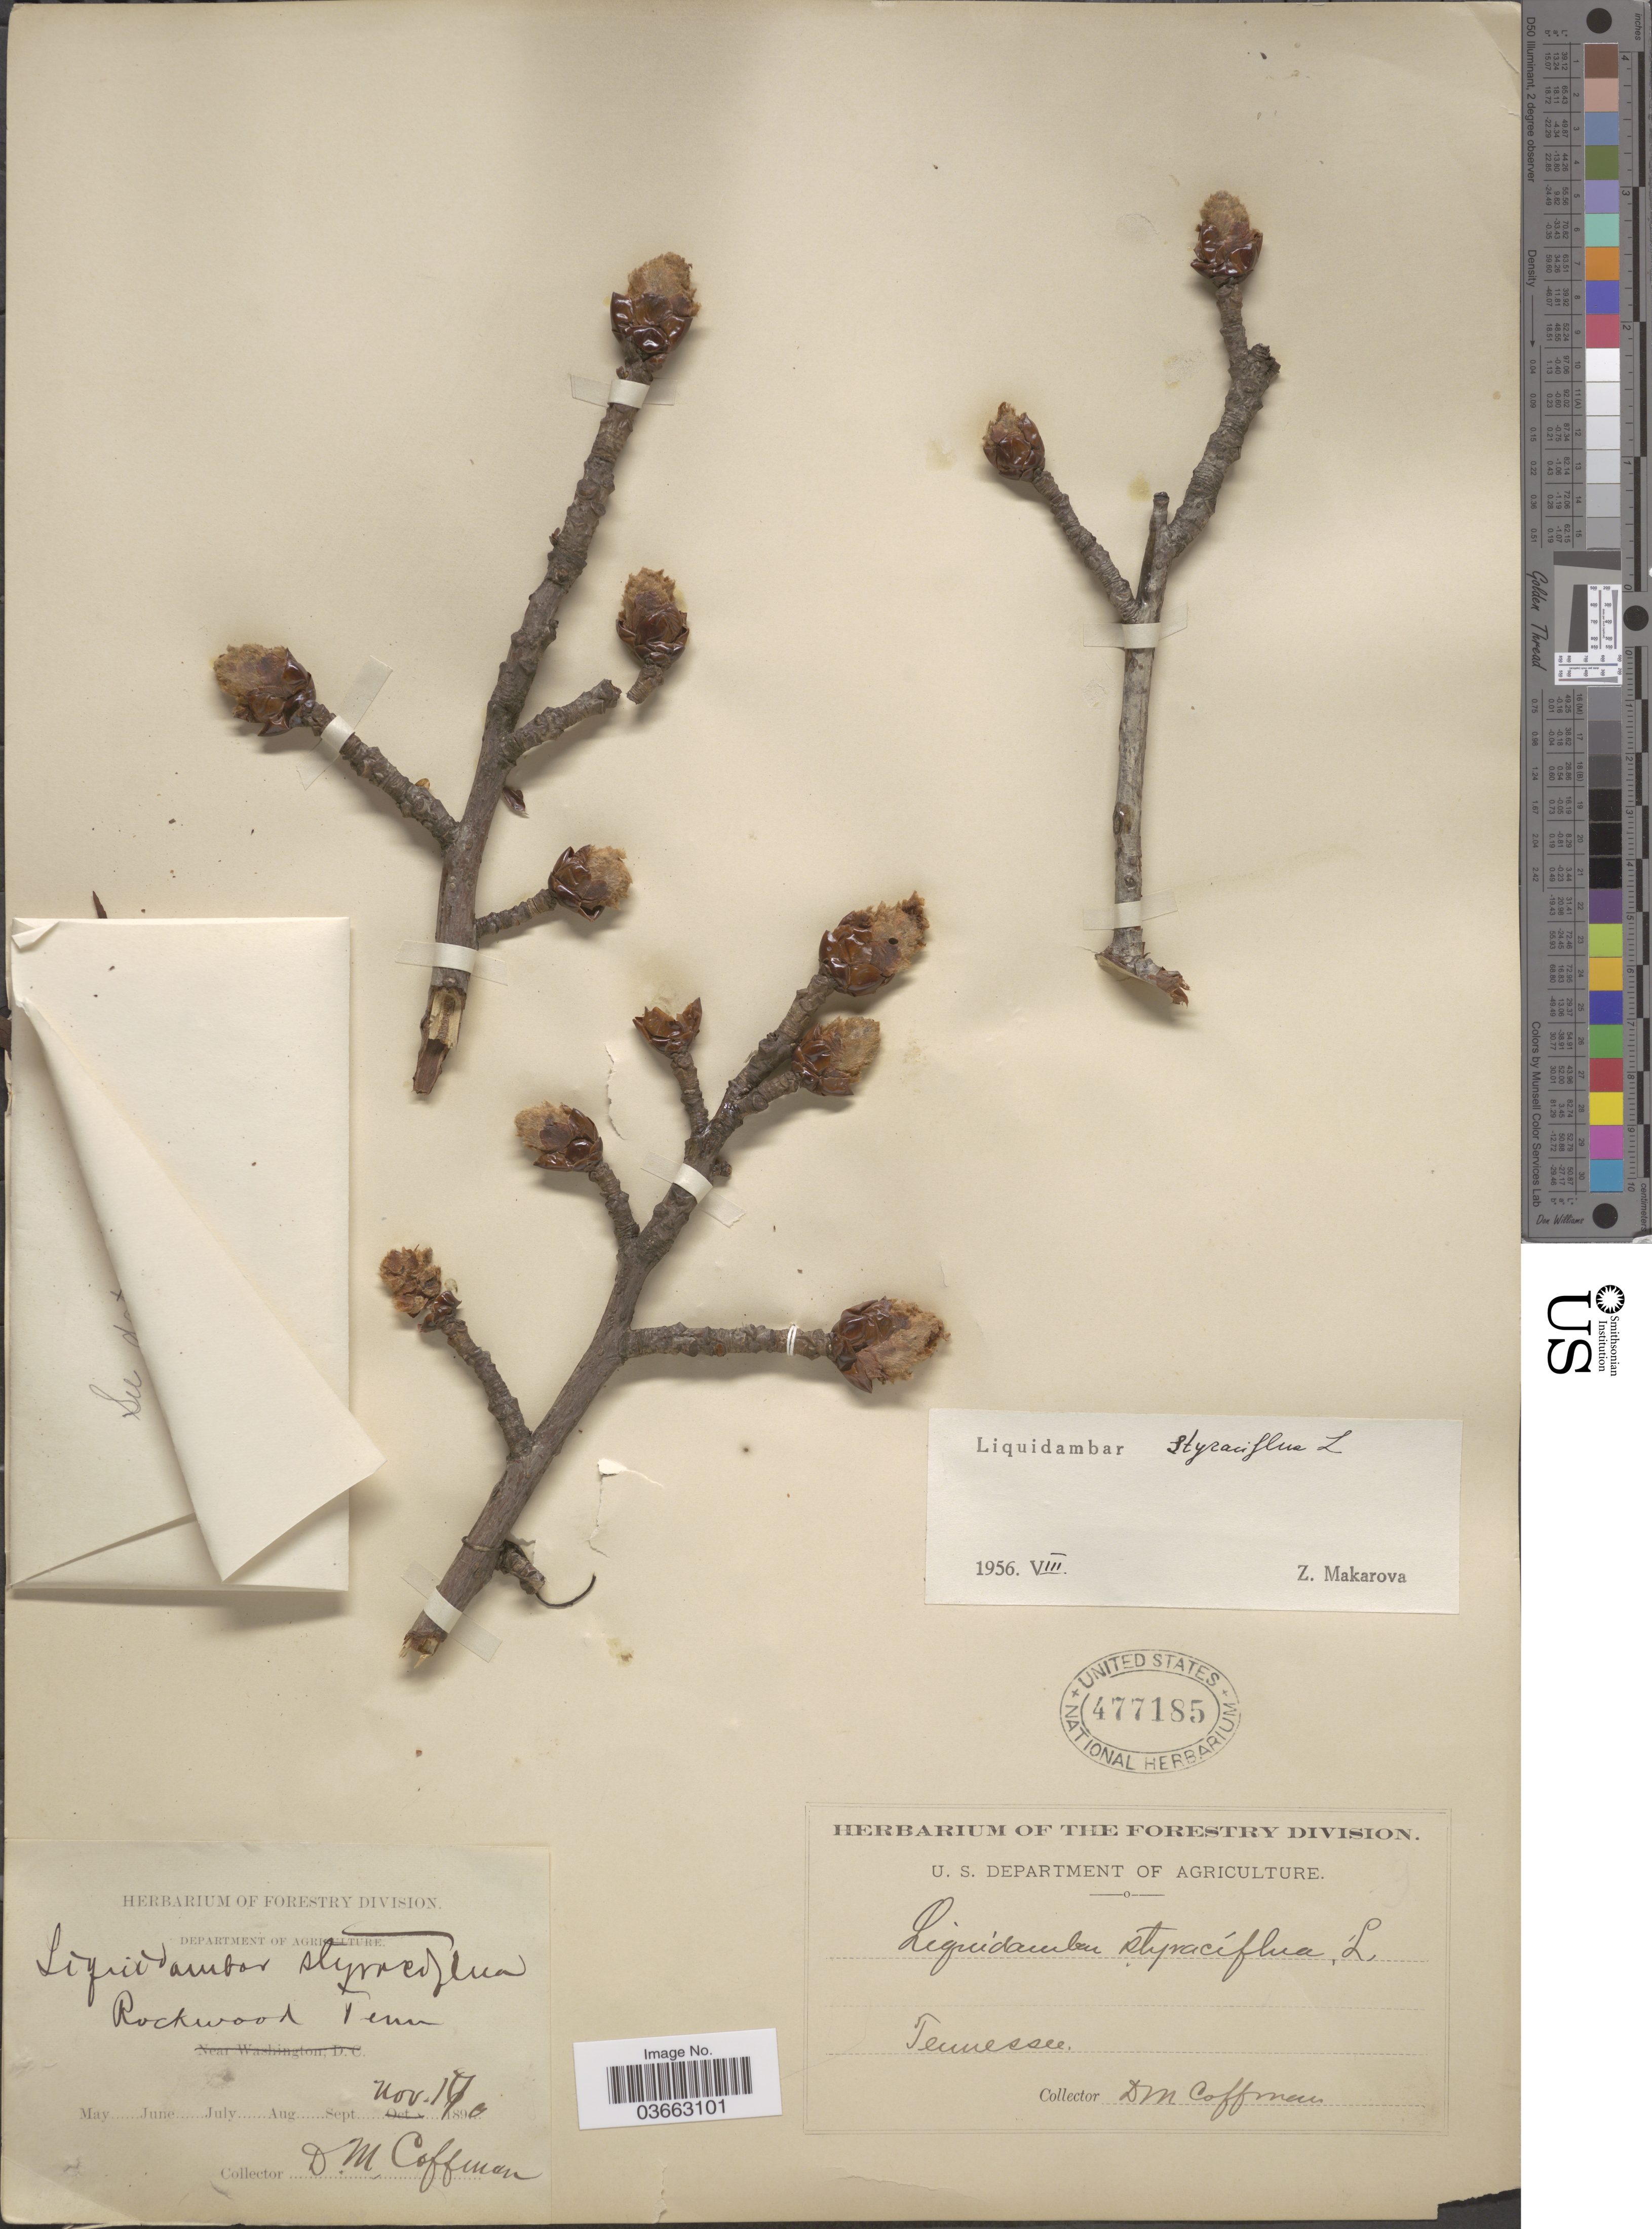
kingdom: Plantae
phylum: Tracheophyta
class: Magnoliopsida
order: Saxifragales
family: Altingiaceae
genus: Liquidambar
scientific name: Liquidambar styraciflua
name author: L.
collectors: D. M. Coffman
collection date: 1890-11-17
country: United States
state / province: Tennessee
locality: Rockwood.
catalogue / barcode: US 477185